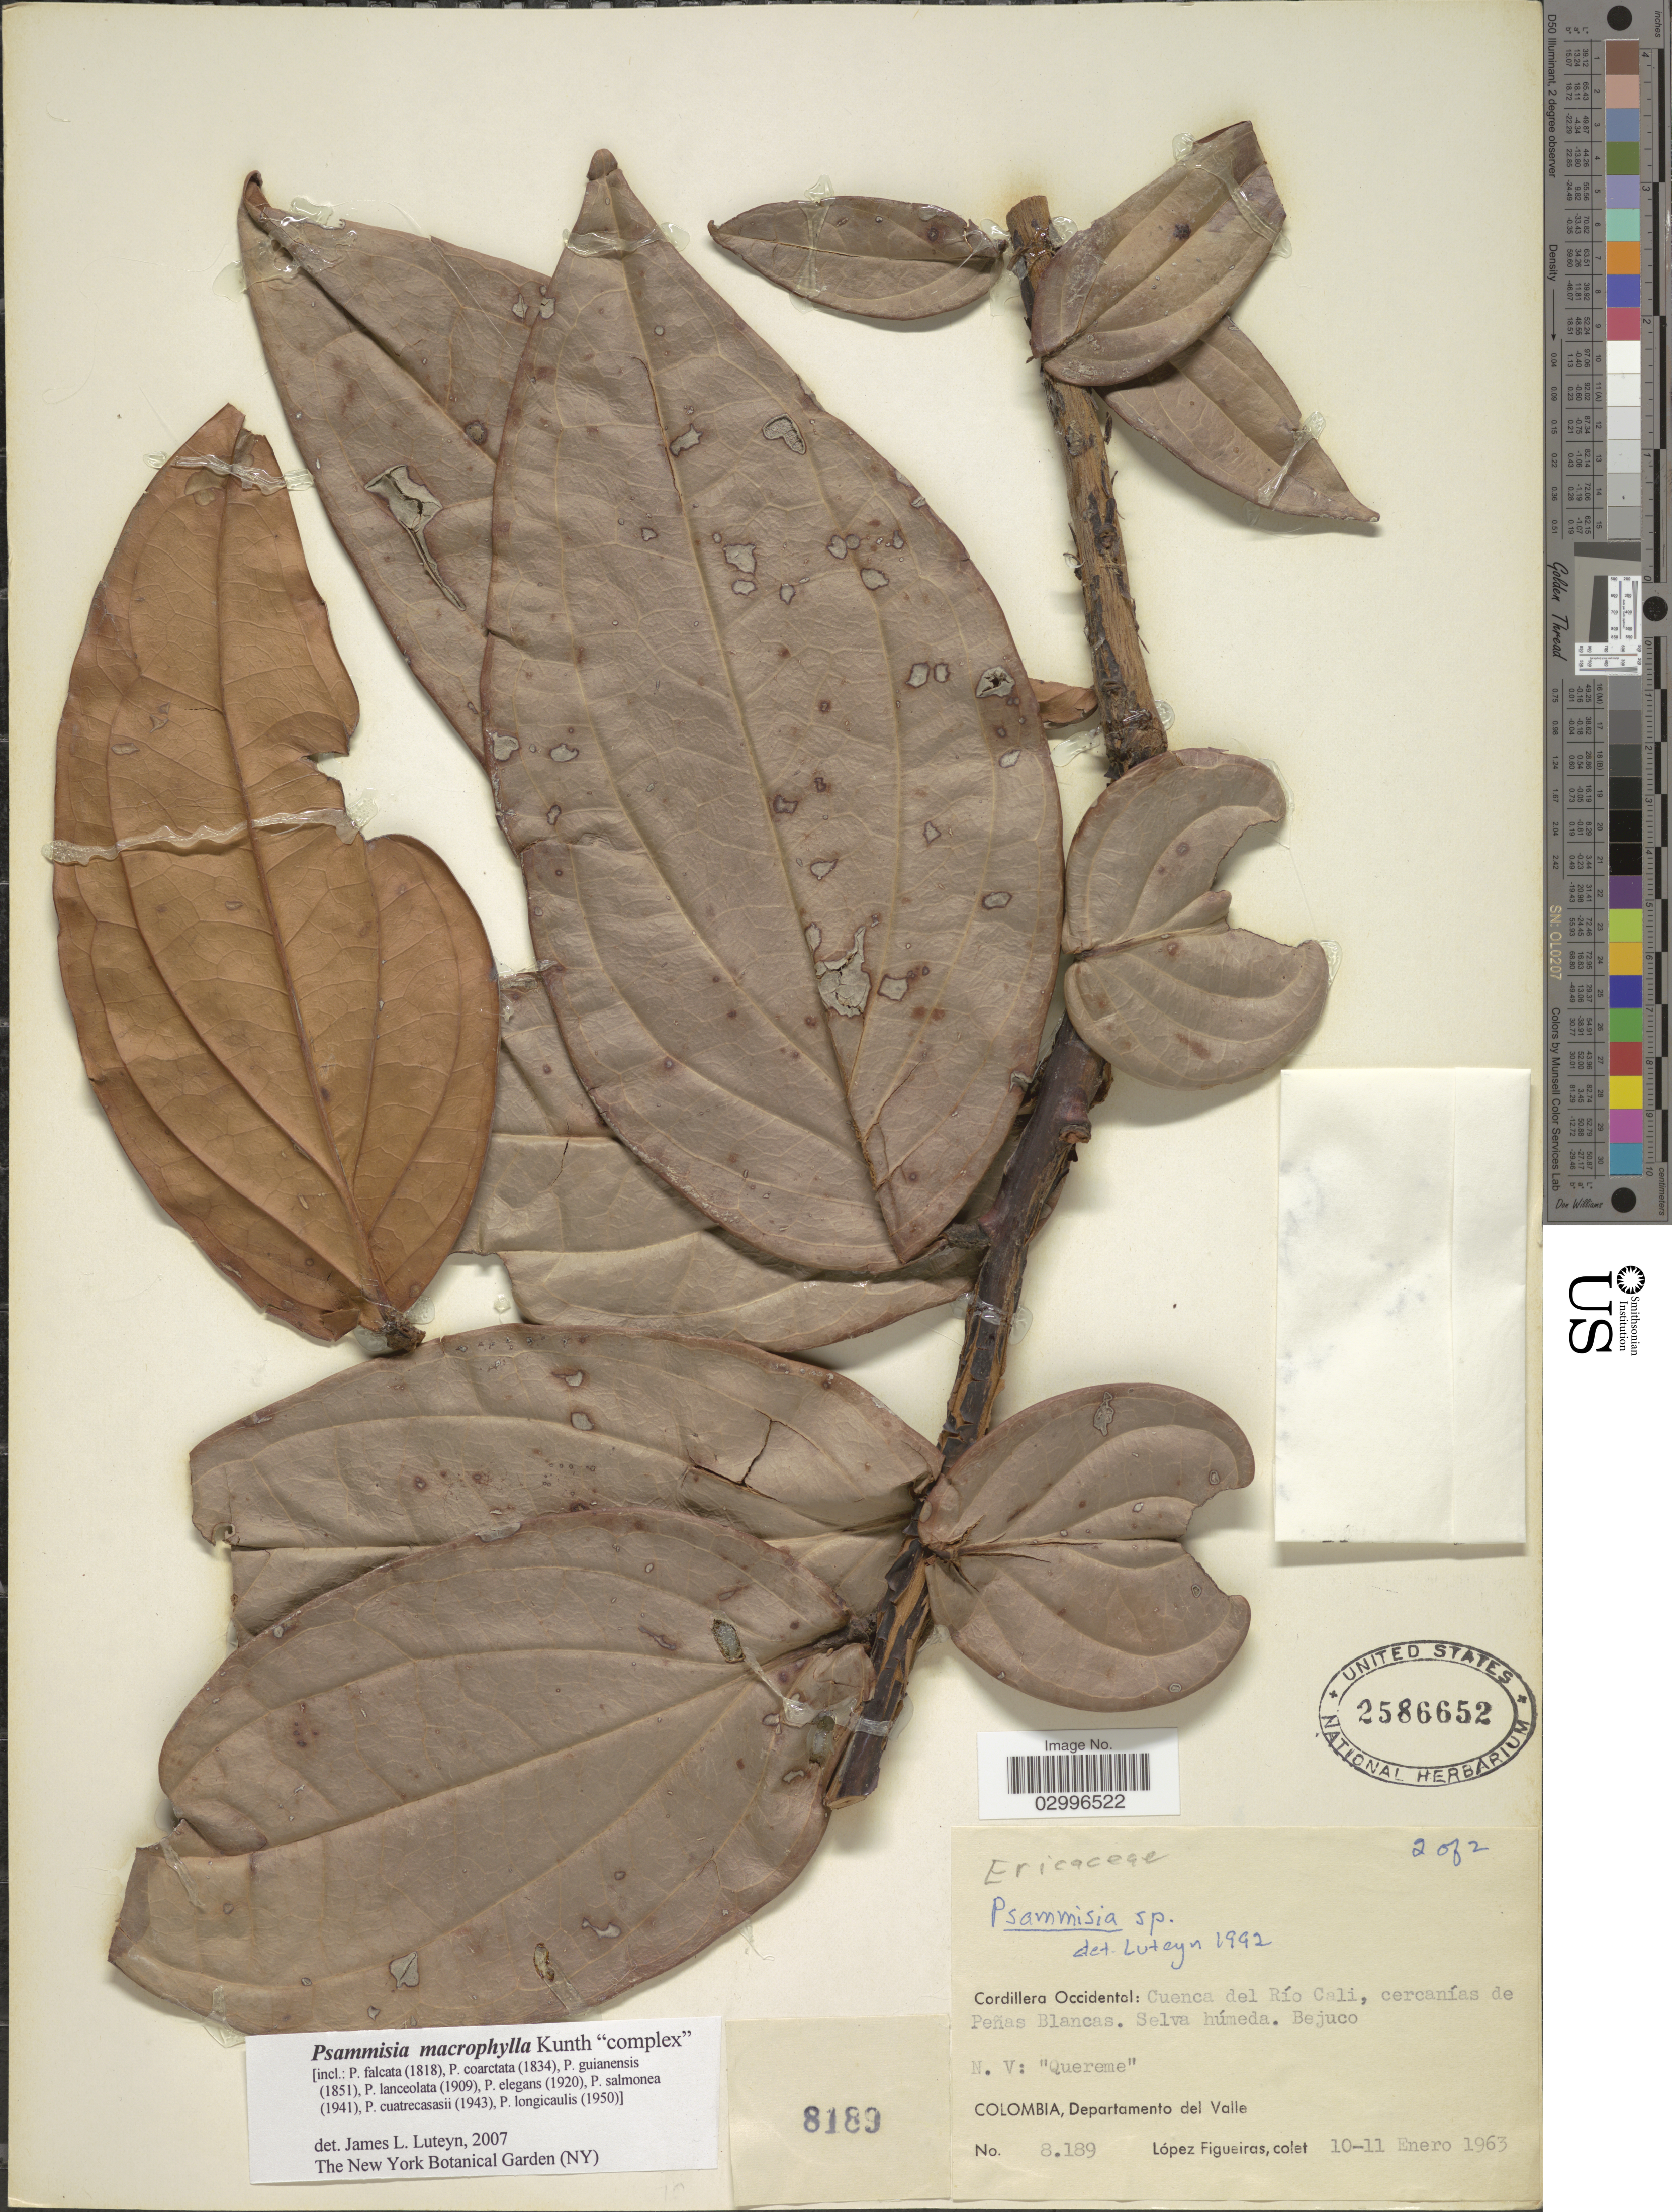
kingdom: Plantae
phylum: Tracheophyta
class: Magnoliopsida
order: Ericales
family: Ericaceae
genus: Psammisia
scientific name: Psammisia macrophylla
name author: (Kunth) Klotzsch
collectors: M. López Figueiras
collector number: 8189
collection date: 1963-01-10/1963-01-11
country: Colombia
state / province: Valle del Cauca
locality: Cordillera Occidental: Cuenca del Río Cali, cercanías de Peñas Blancas. Departamento del Valle.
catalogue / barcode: US 2586652